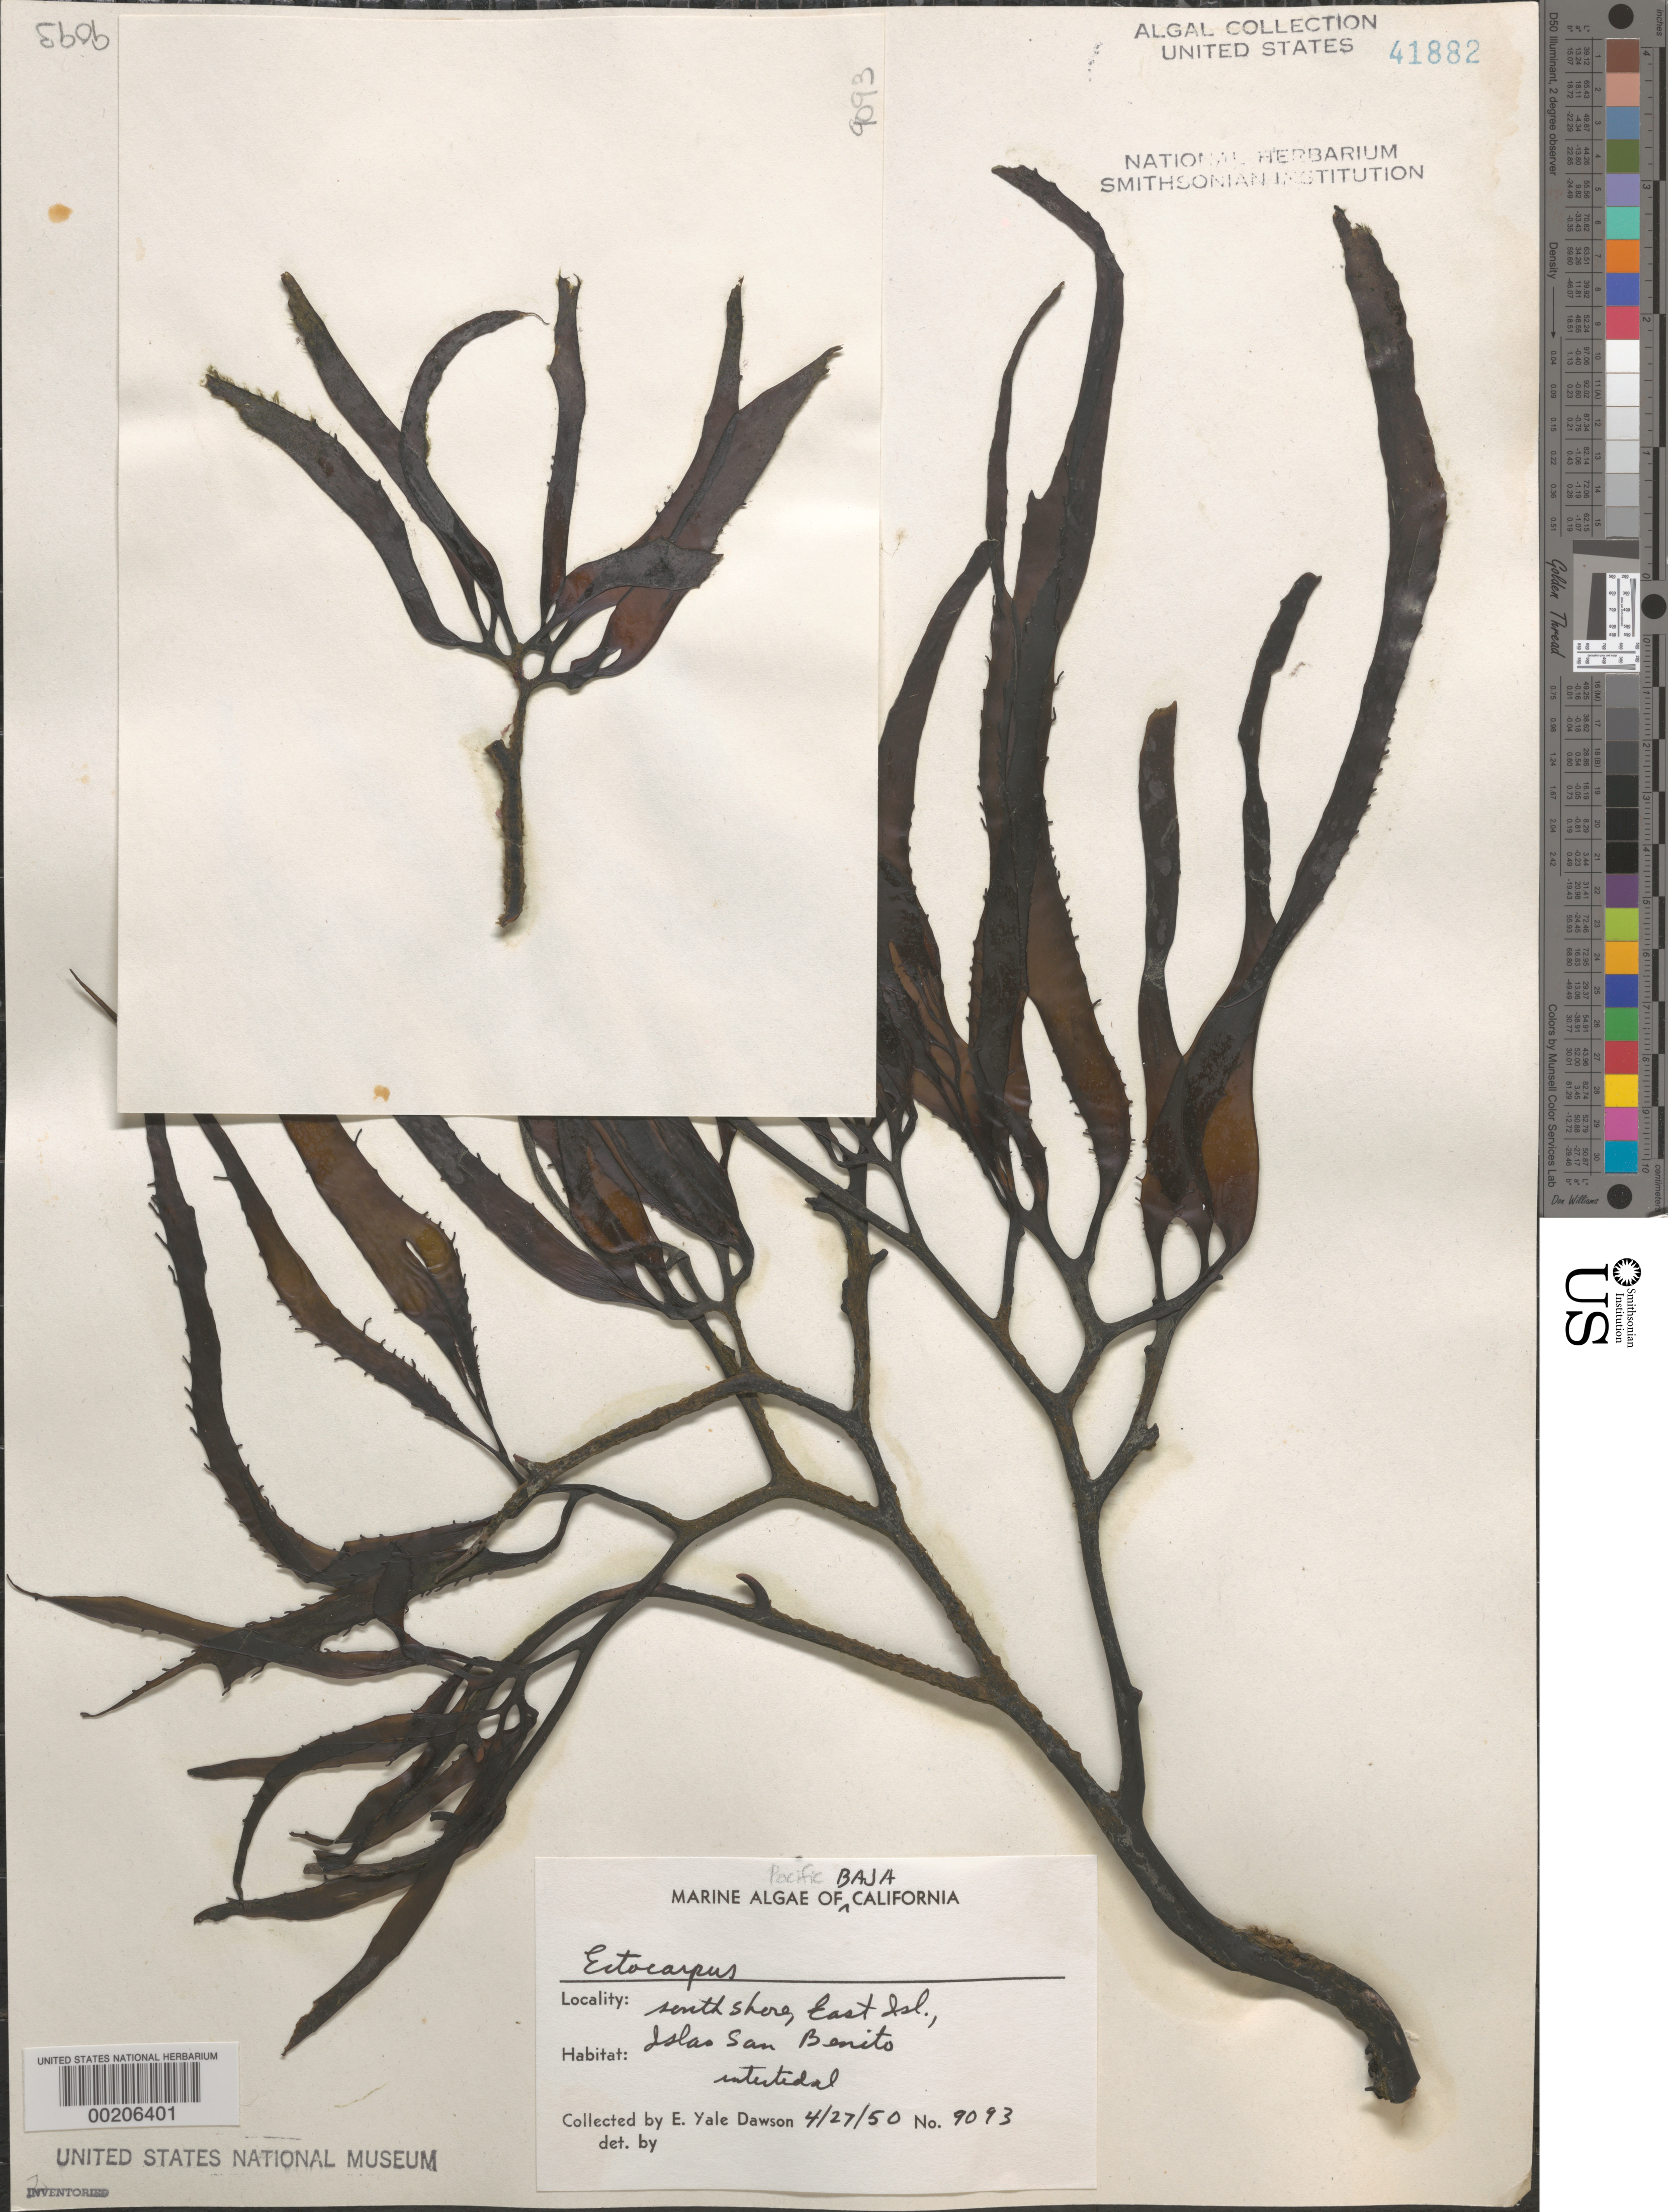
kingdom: Chromista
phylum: Ochrophyta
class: Phaeophyceae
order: Ectocarpales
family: Ectocarpaceae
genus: Ectocarpus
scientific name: Ectocarpus sp.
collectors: E. Y. Dawson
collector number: EYD 9093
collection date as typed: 27 Apr 1950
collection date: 1950-04-27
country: Mexico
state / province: Baja California Norte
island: East Island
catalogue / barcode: US 41882